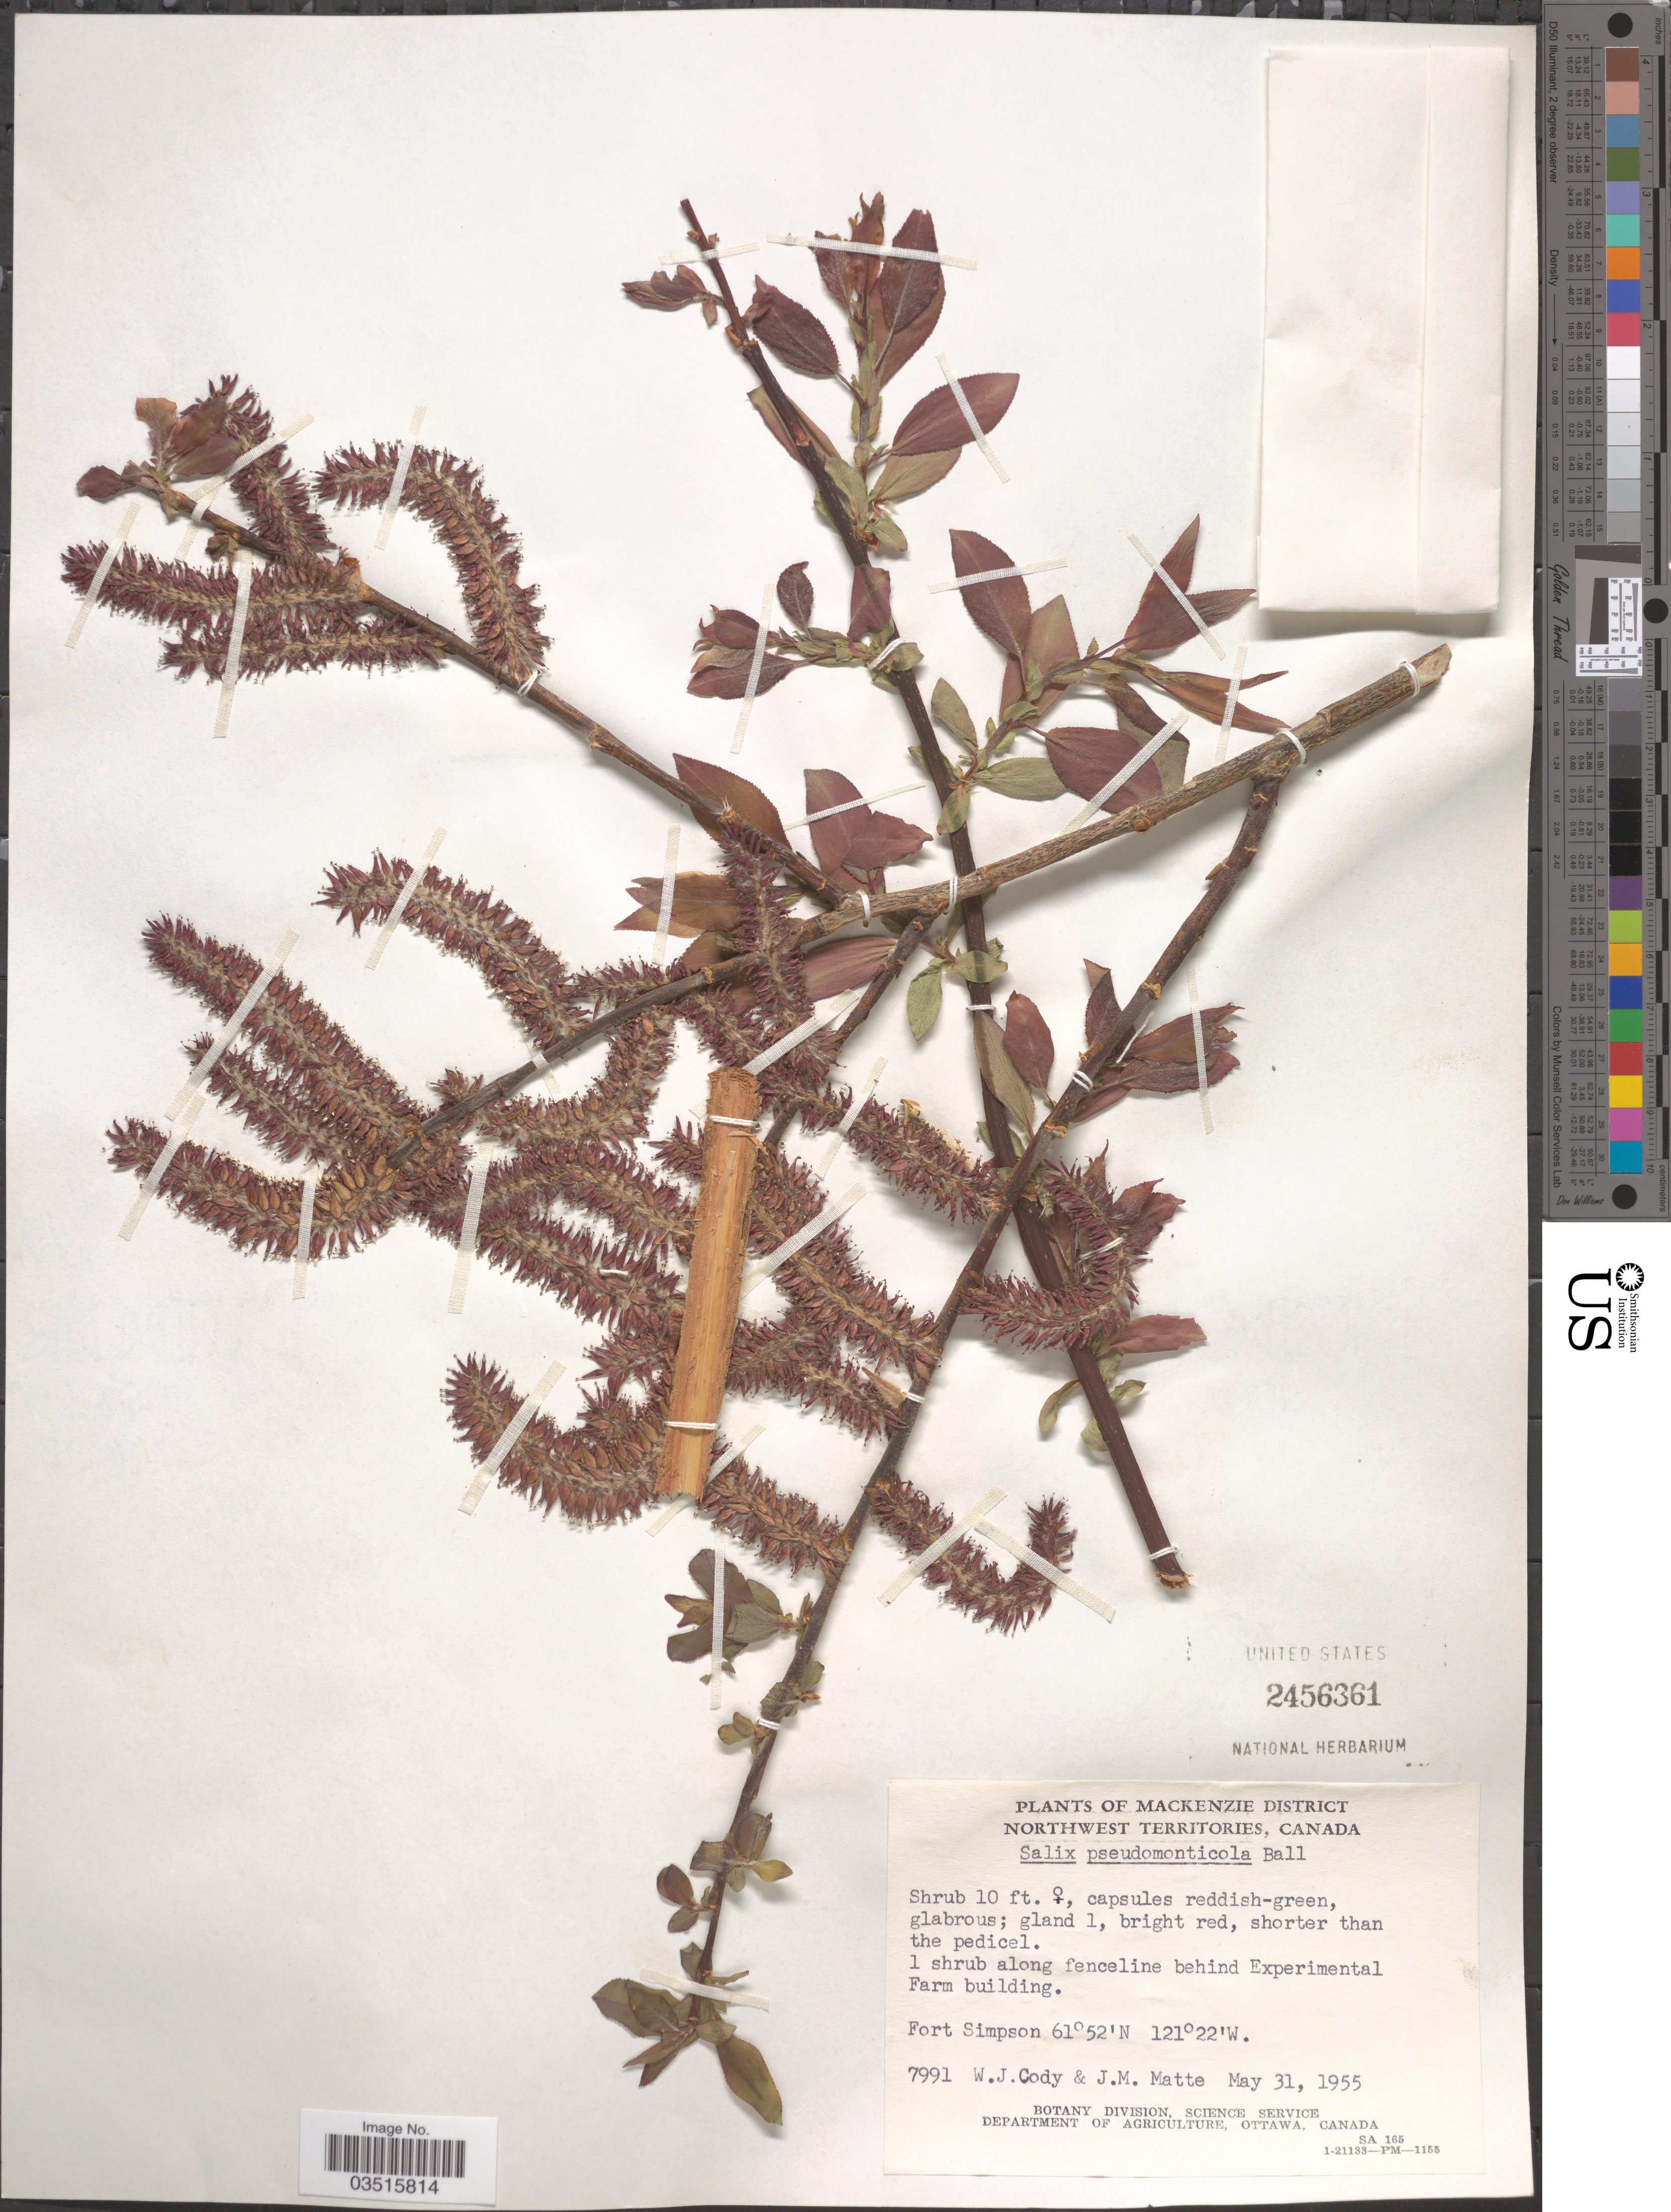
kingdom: Plantae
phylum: Tracheophyta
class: Magnoliopsida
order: Malpighiales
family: Salicaceae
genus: Salix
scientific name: Salix monticola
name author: Bebb.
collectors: W. Cody & J. Matte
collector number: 7991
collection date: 1955-05-31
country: Canada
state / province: Northwest Territories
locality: Mackenzie District. 1 shrub along fenceline behind Experimental Farm building. Fort Simpson.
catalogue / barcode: US 2456361